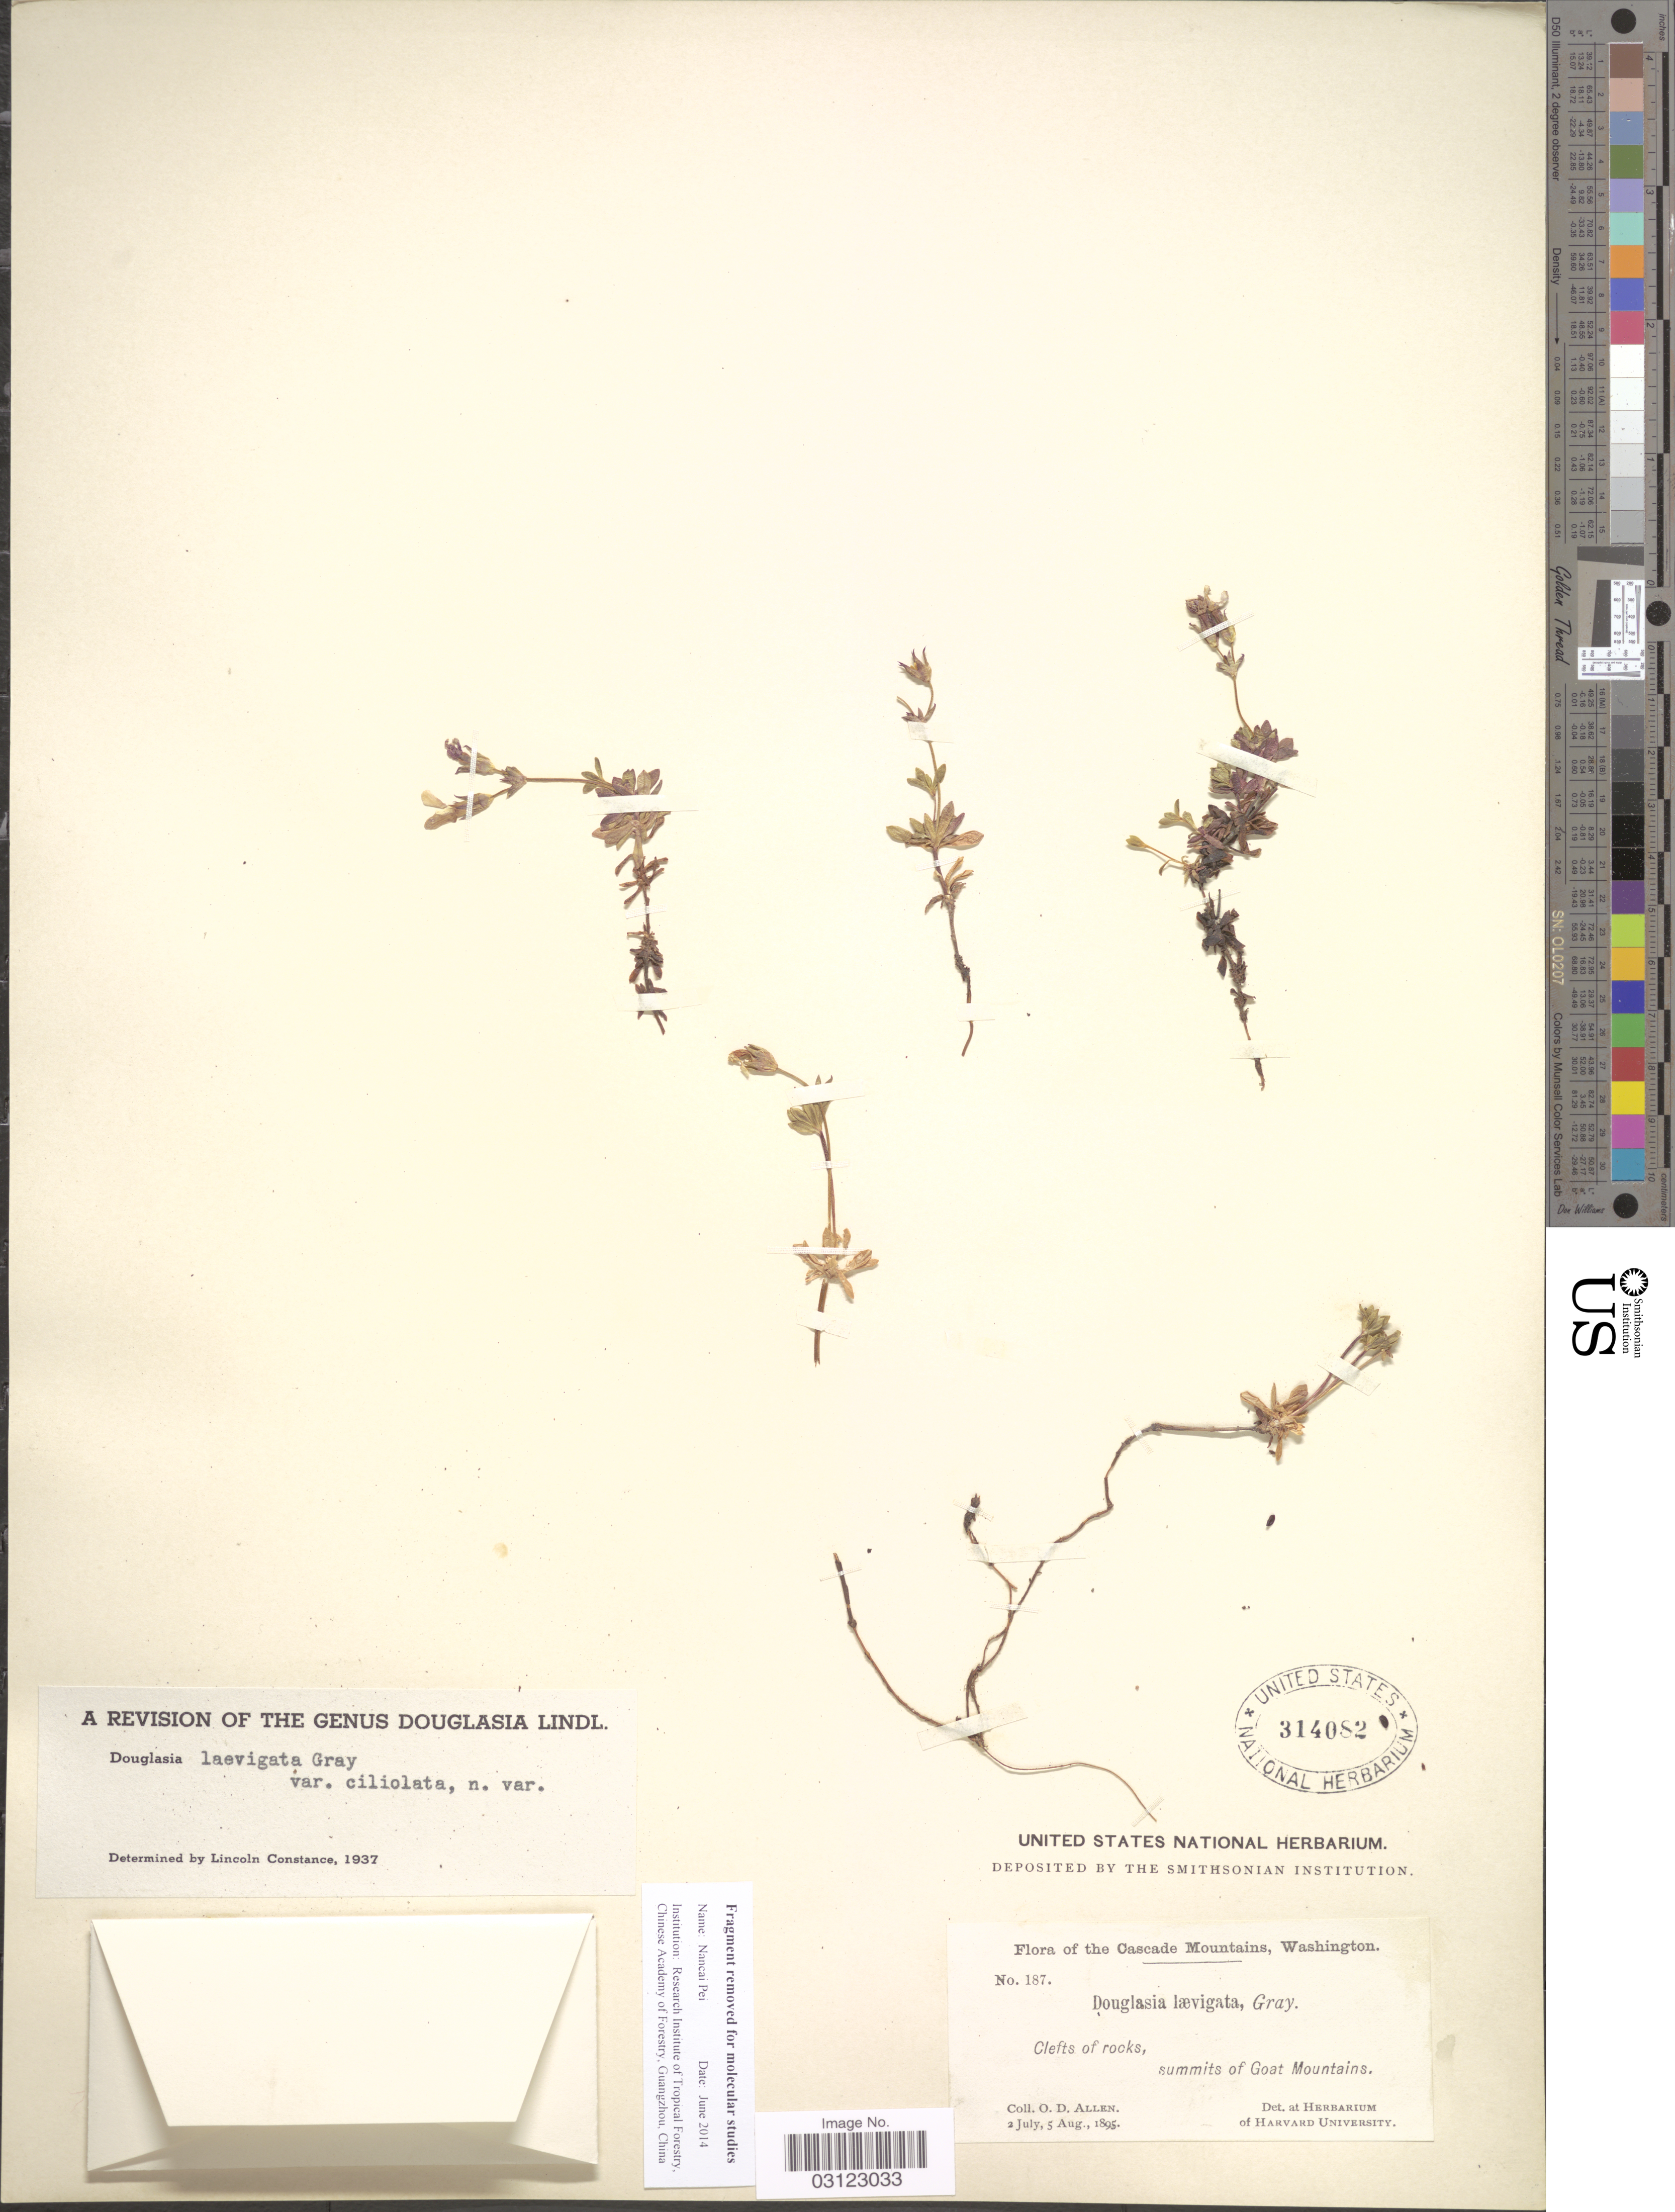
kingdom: Plantae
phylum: Tracheophyta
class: Magnoliopsida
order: Ericales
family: Primulaceae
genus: Douglasia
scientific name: Douglasia laevigata var. ciliolata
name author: Constance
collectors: O. D. Allen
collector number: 187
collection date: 1895-07-02/1895-08-05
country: United States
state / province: Washington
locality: The Cascade Mountains. Summits of Goat Mountains.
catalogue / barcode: US 314082